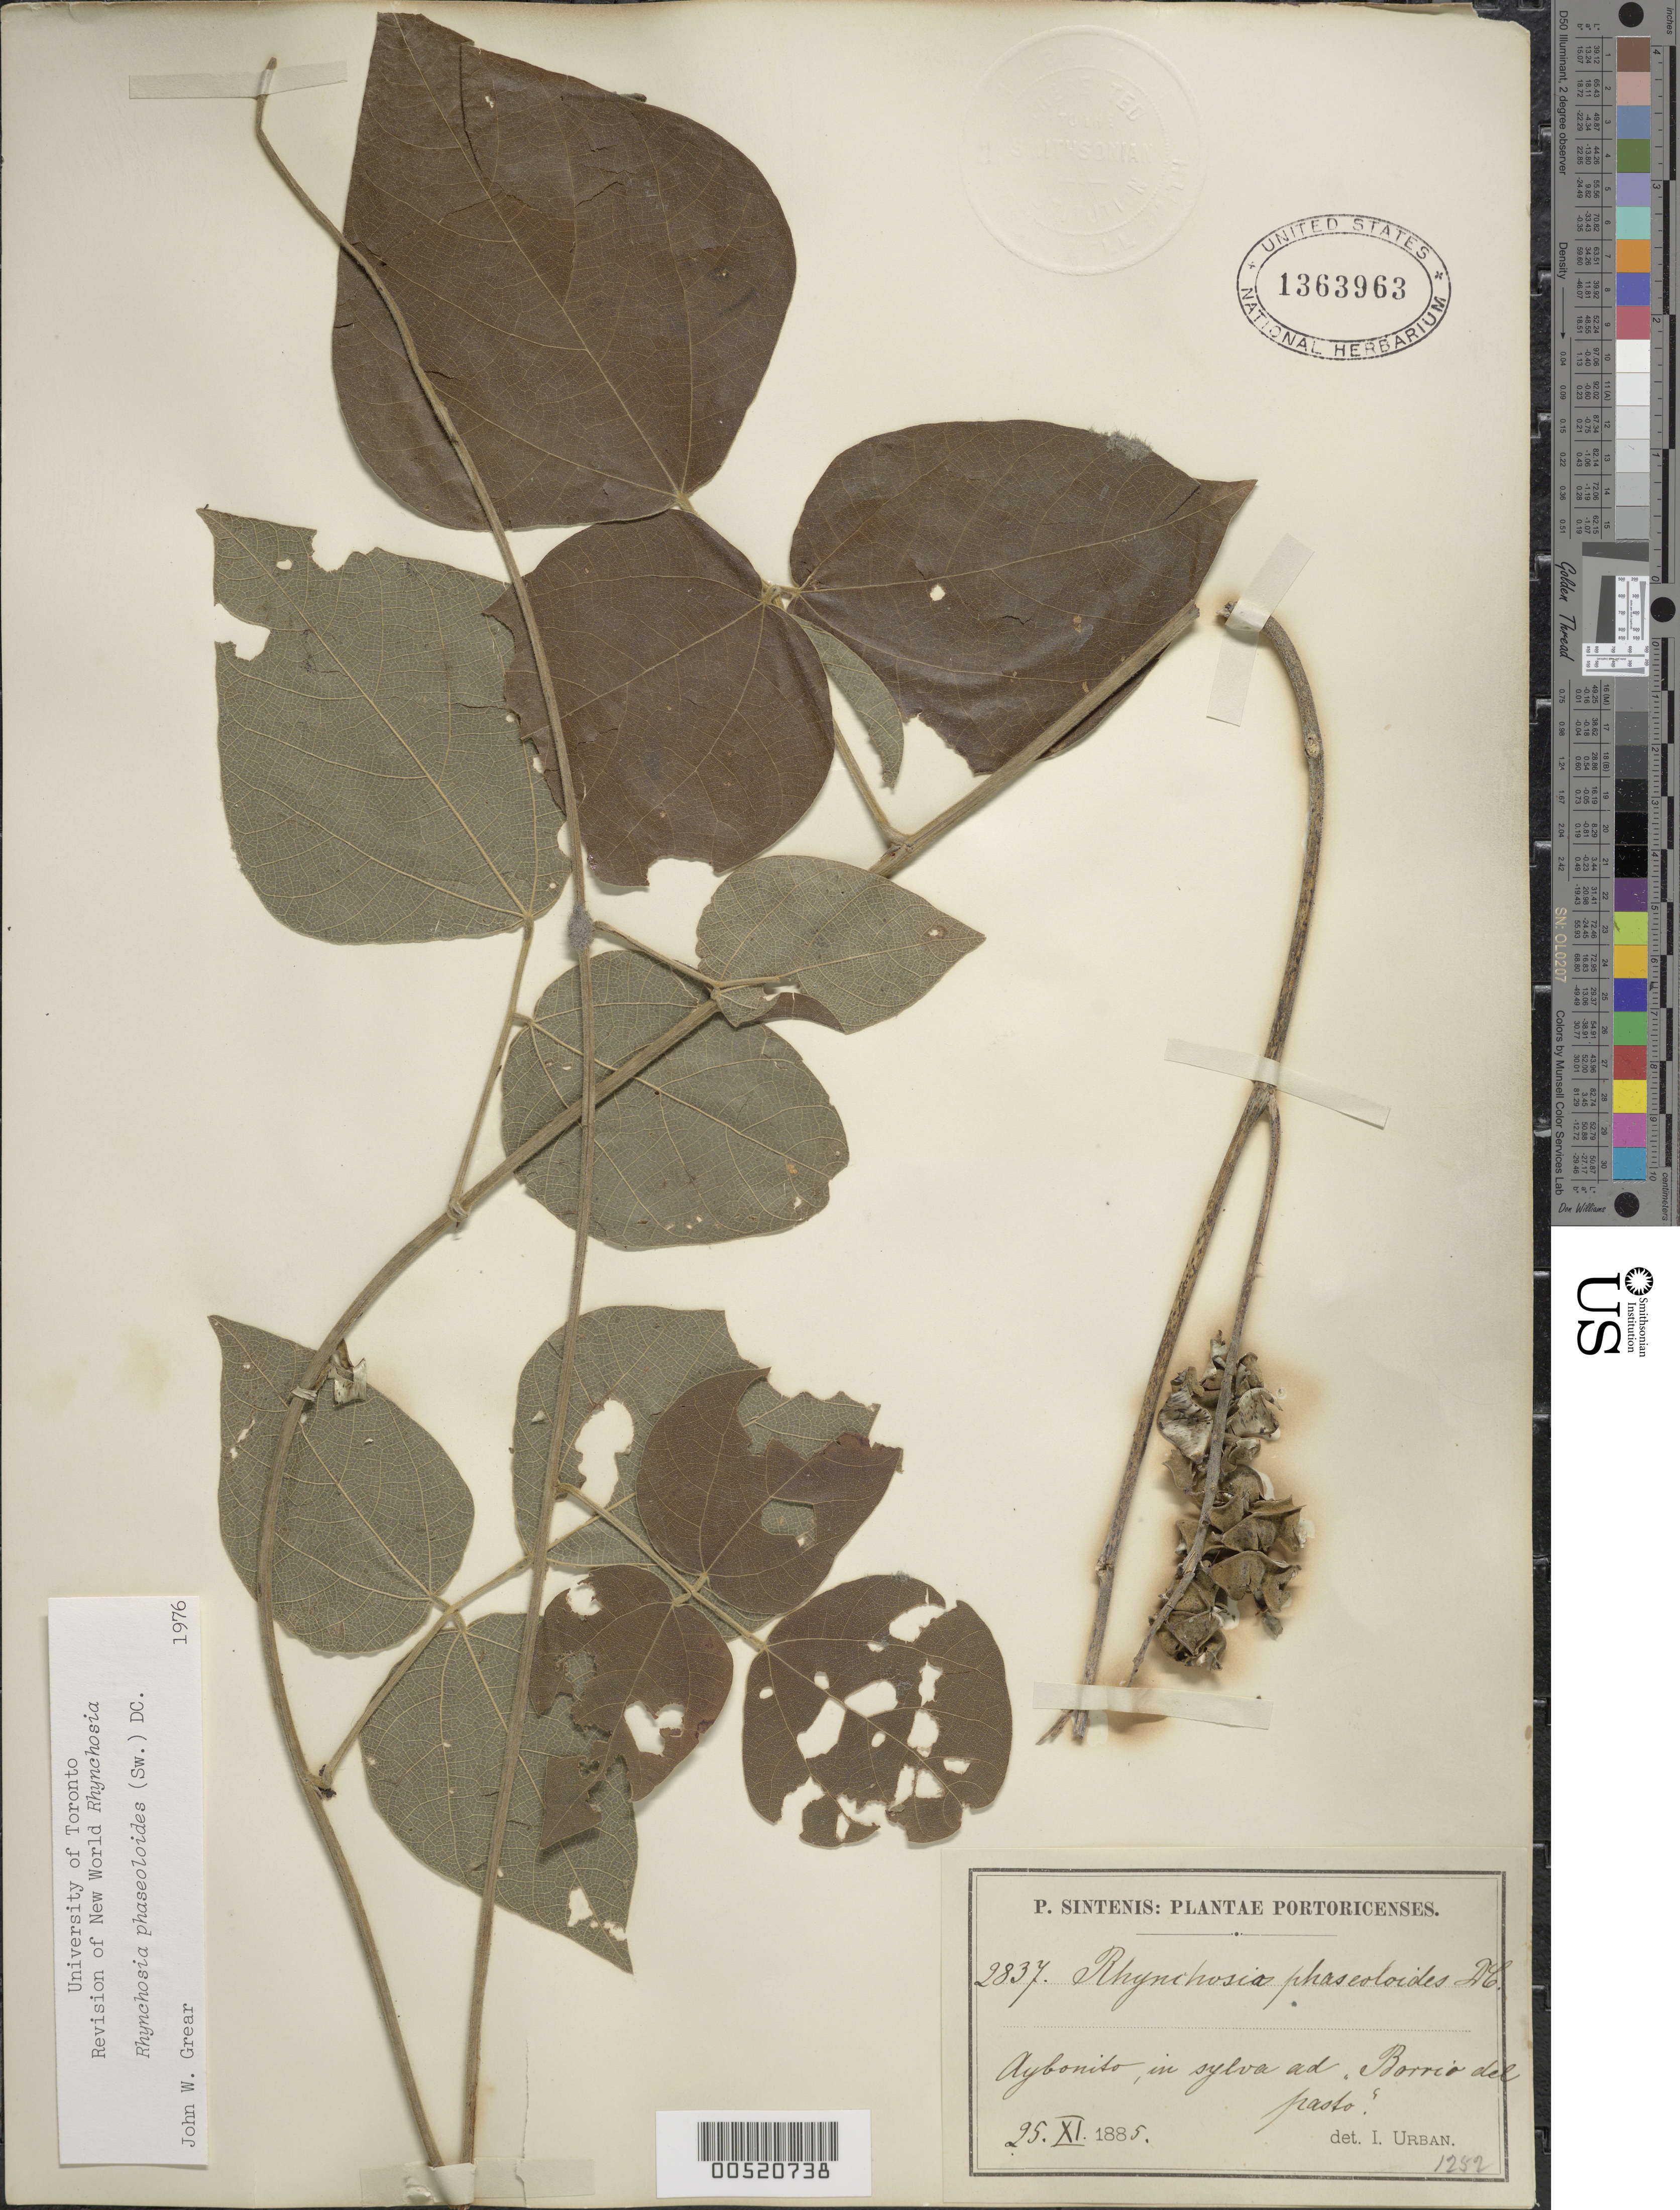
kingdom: Plantae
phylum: Tracheophyta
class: Magnoliopsida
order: Fabales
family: Fabaceae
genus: Rhynchosia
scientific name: Rhynchosia phaseoloides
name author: (Sw.) DC.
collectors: P. Sintenis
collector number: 2837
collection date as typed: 25 Nov 1885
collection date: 1885-11-25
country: Puerto Rico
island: Greater Antilles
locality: Aibonito. In sylva ad Barrio del pasto.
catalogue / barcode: US 1363963